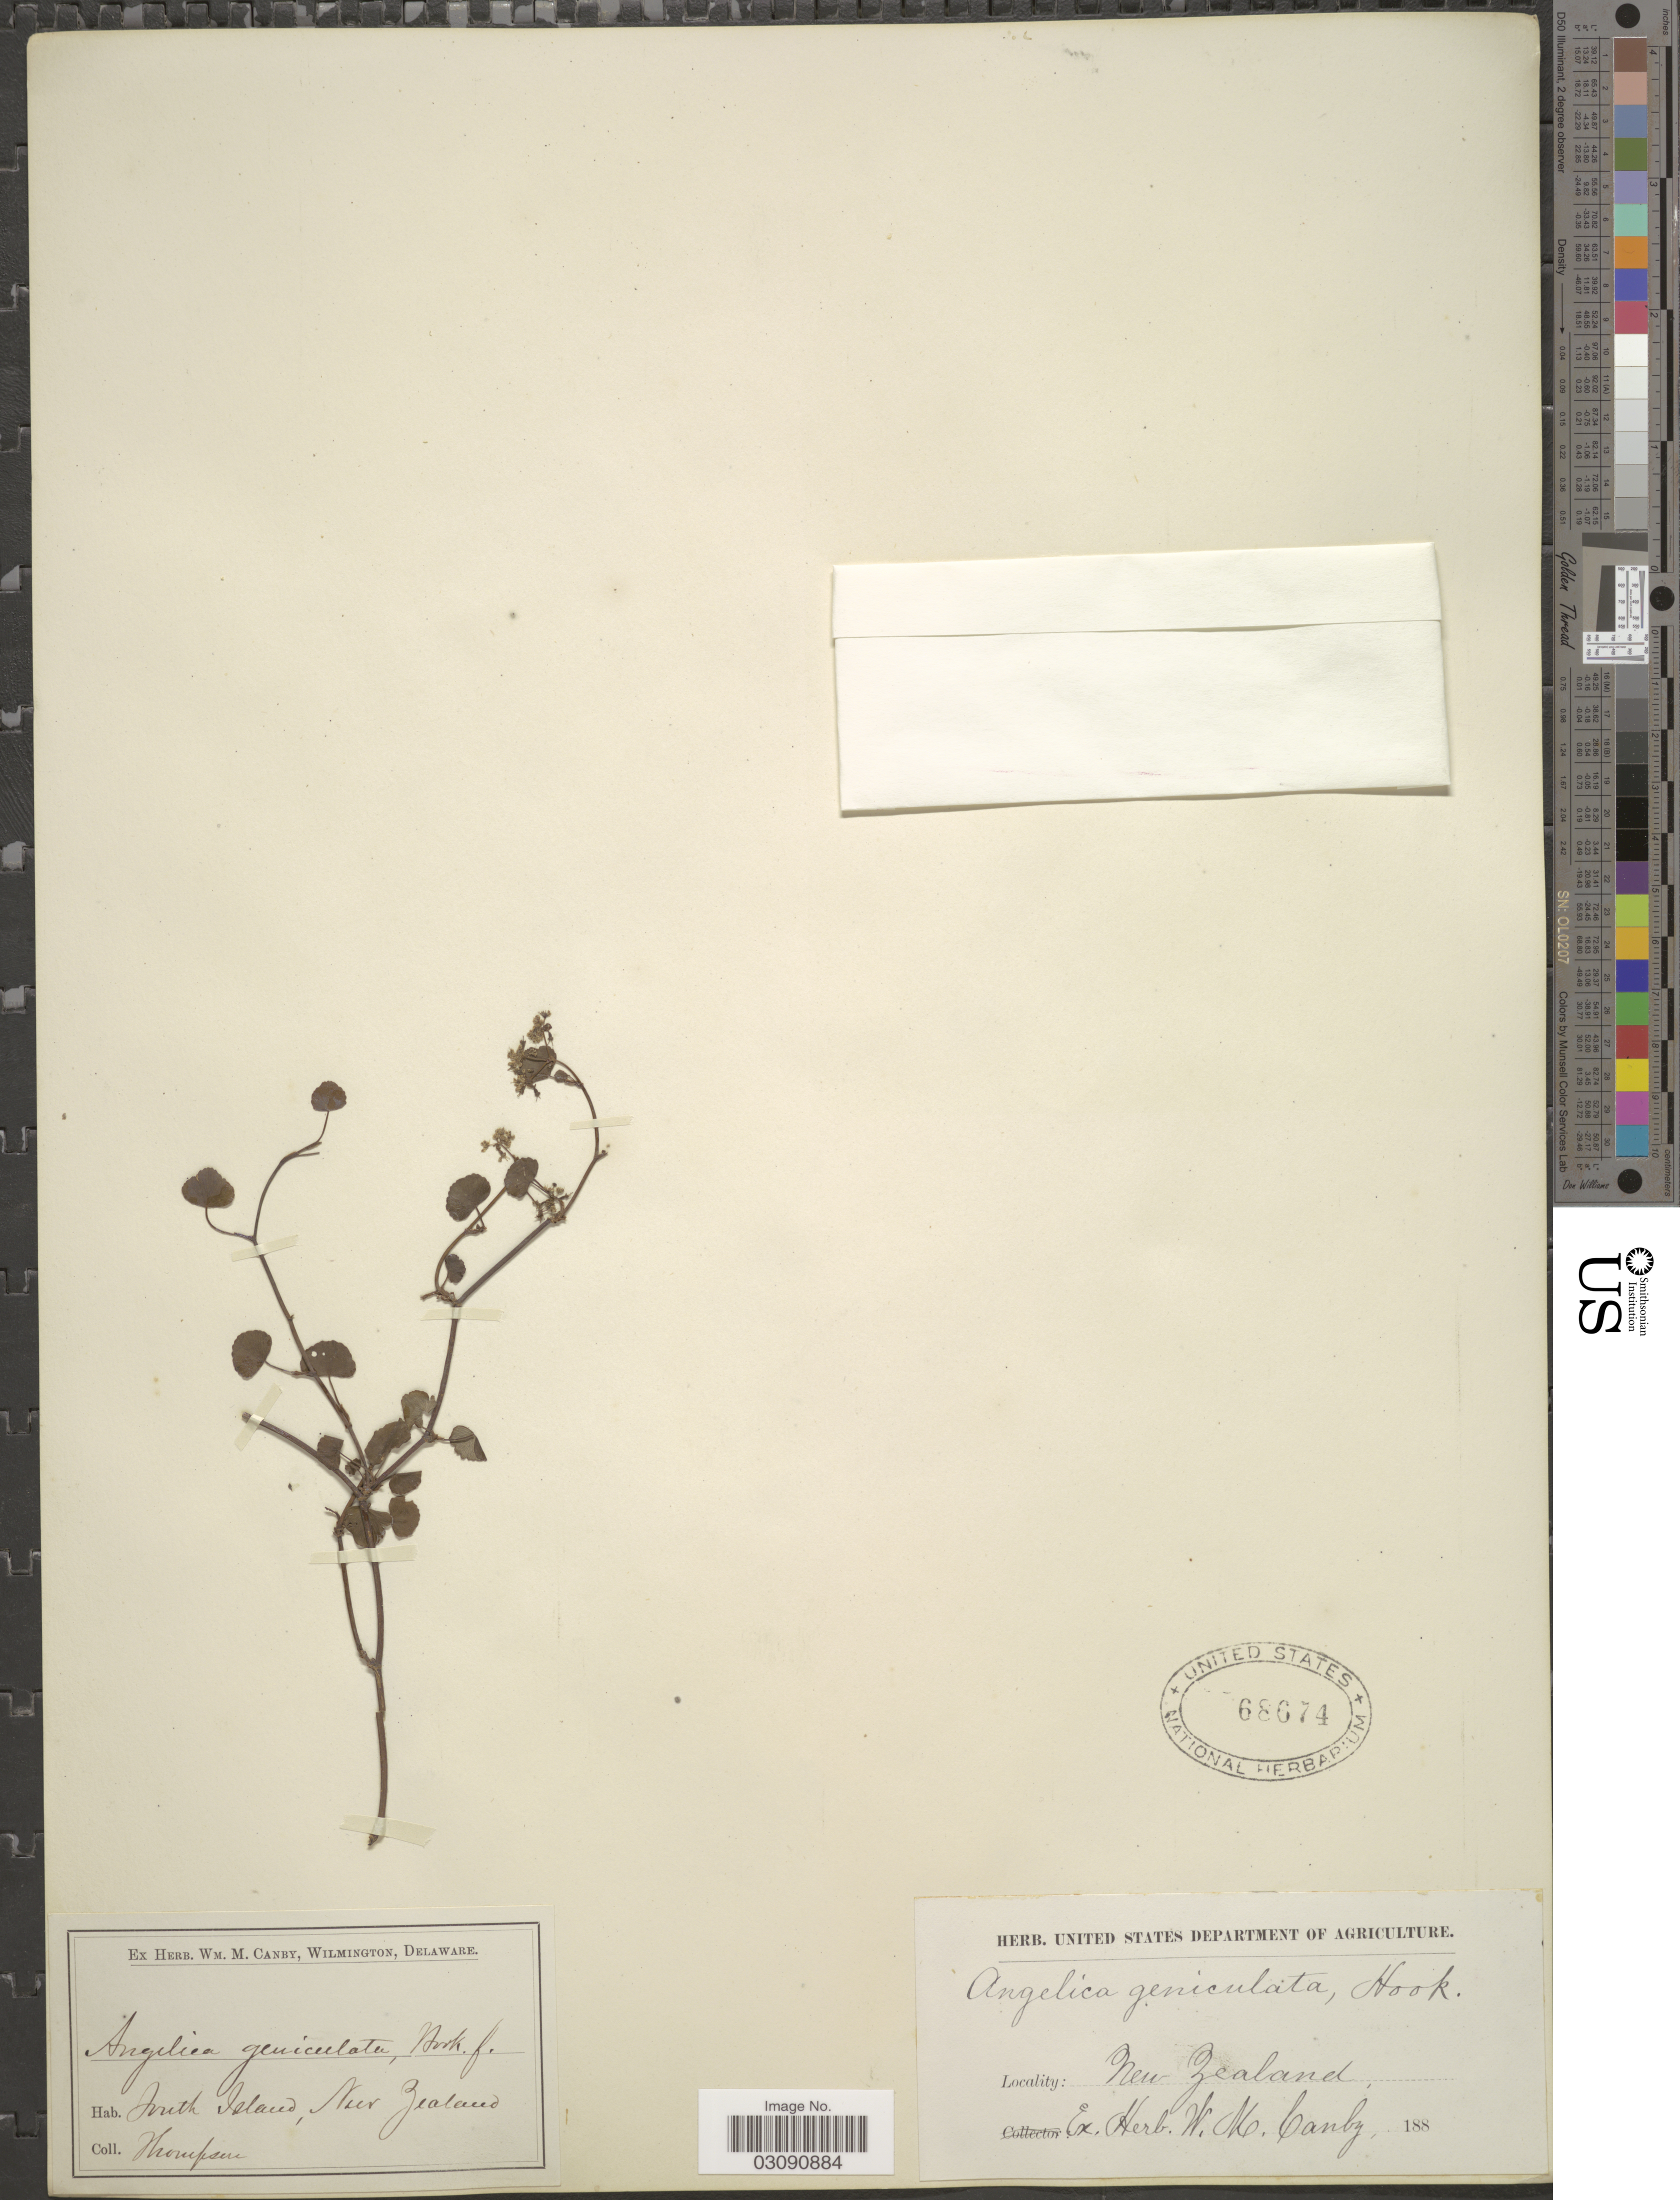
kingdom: Plantae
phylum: Tracheophyta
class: Magnoliopsida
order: Apiales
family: Apiaceae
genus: Scandia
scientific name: Scandia geniculata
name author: (G. Forst.) J.W. Dawson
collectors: Thompson, --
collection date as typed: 188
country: New Zealand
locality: South Island.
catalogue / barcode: US 68674